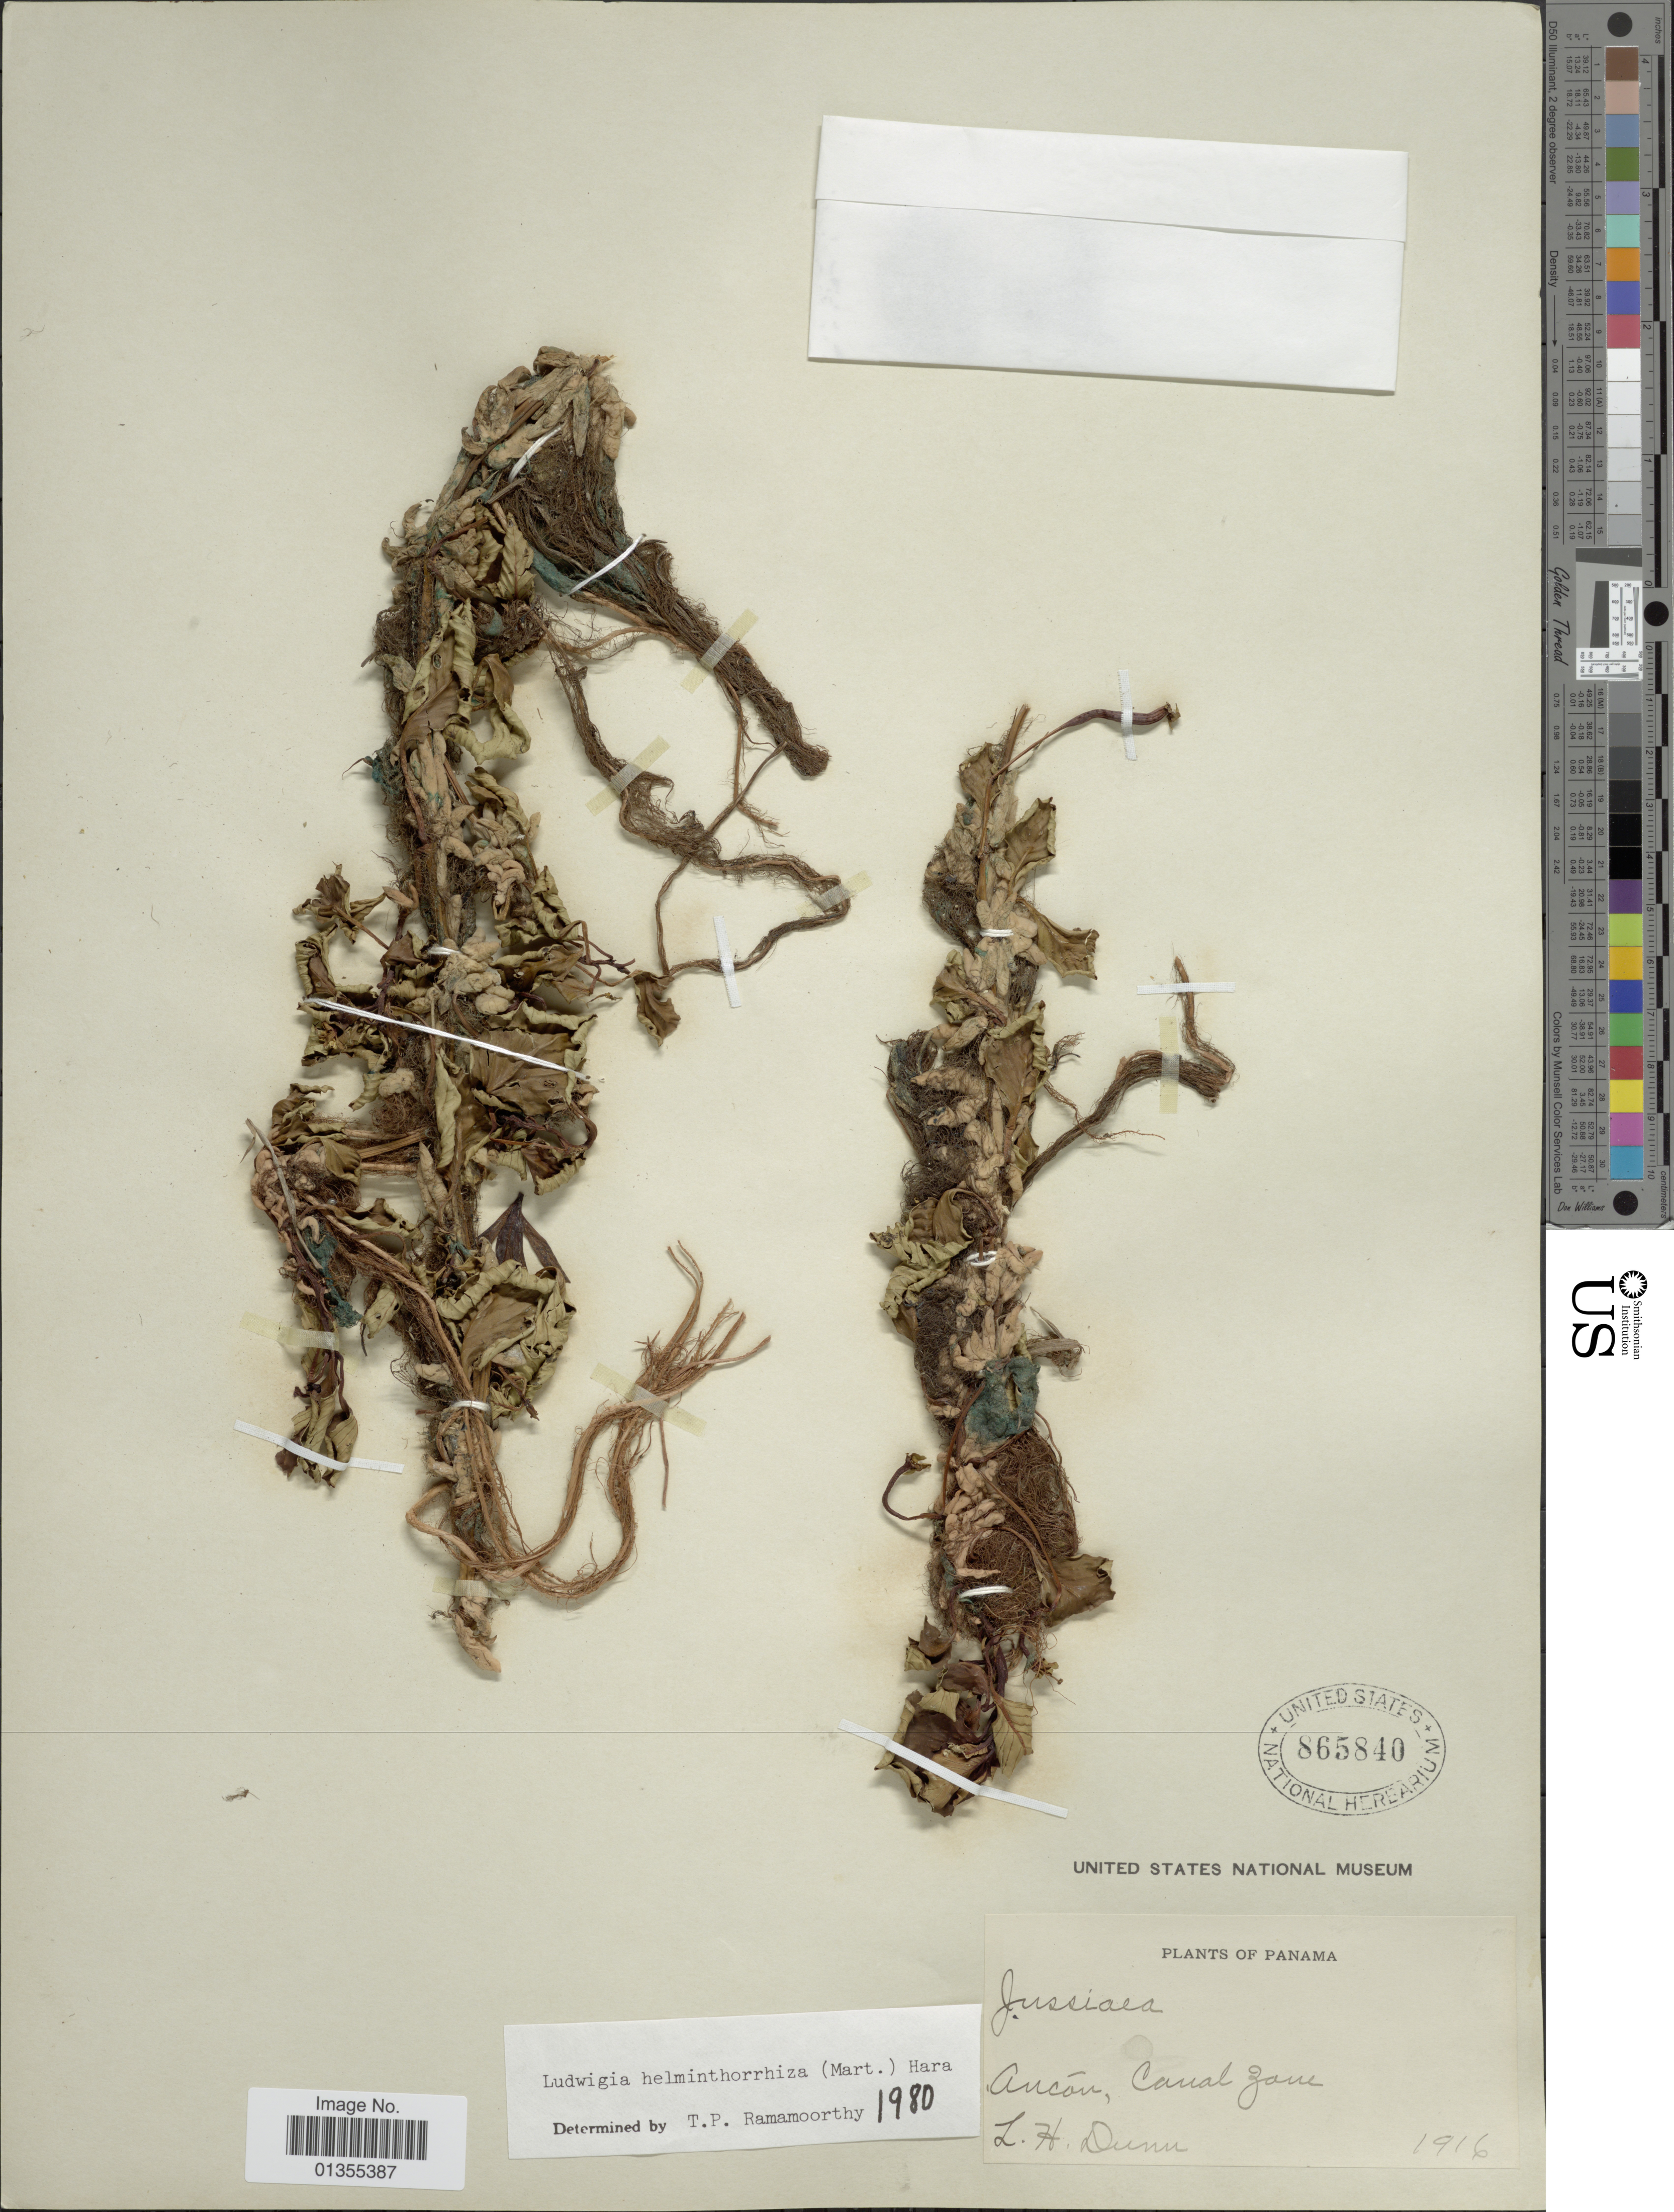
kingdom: Plantae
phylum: Tracheophyta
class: Magnoliopsida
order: Myrtales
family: Onagraceae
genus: Ludwigia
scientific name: Ludwigia helminthorrhiza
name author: (Mart.) H. Hara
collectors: L. Dunn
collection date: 1916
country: Panama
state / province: Panamá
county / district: Canal Zone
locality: Ancón, Canal Zone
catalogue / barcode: US 865840